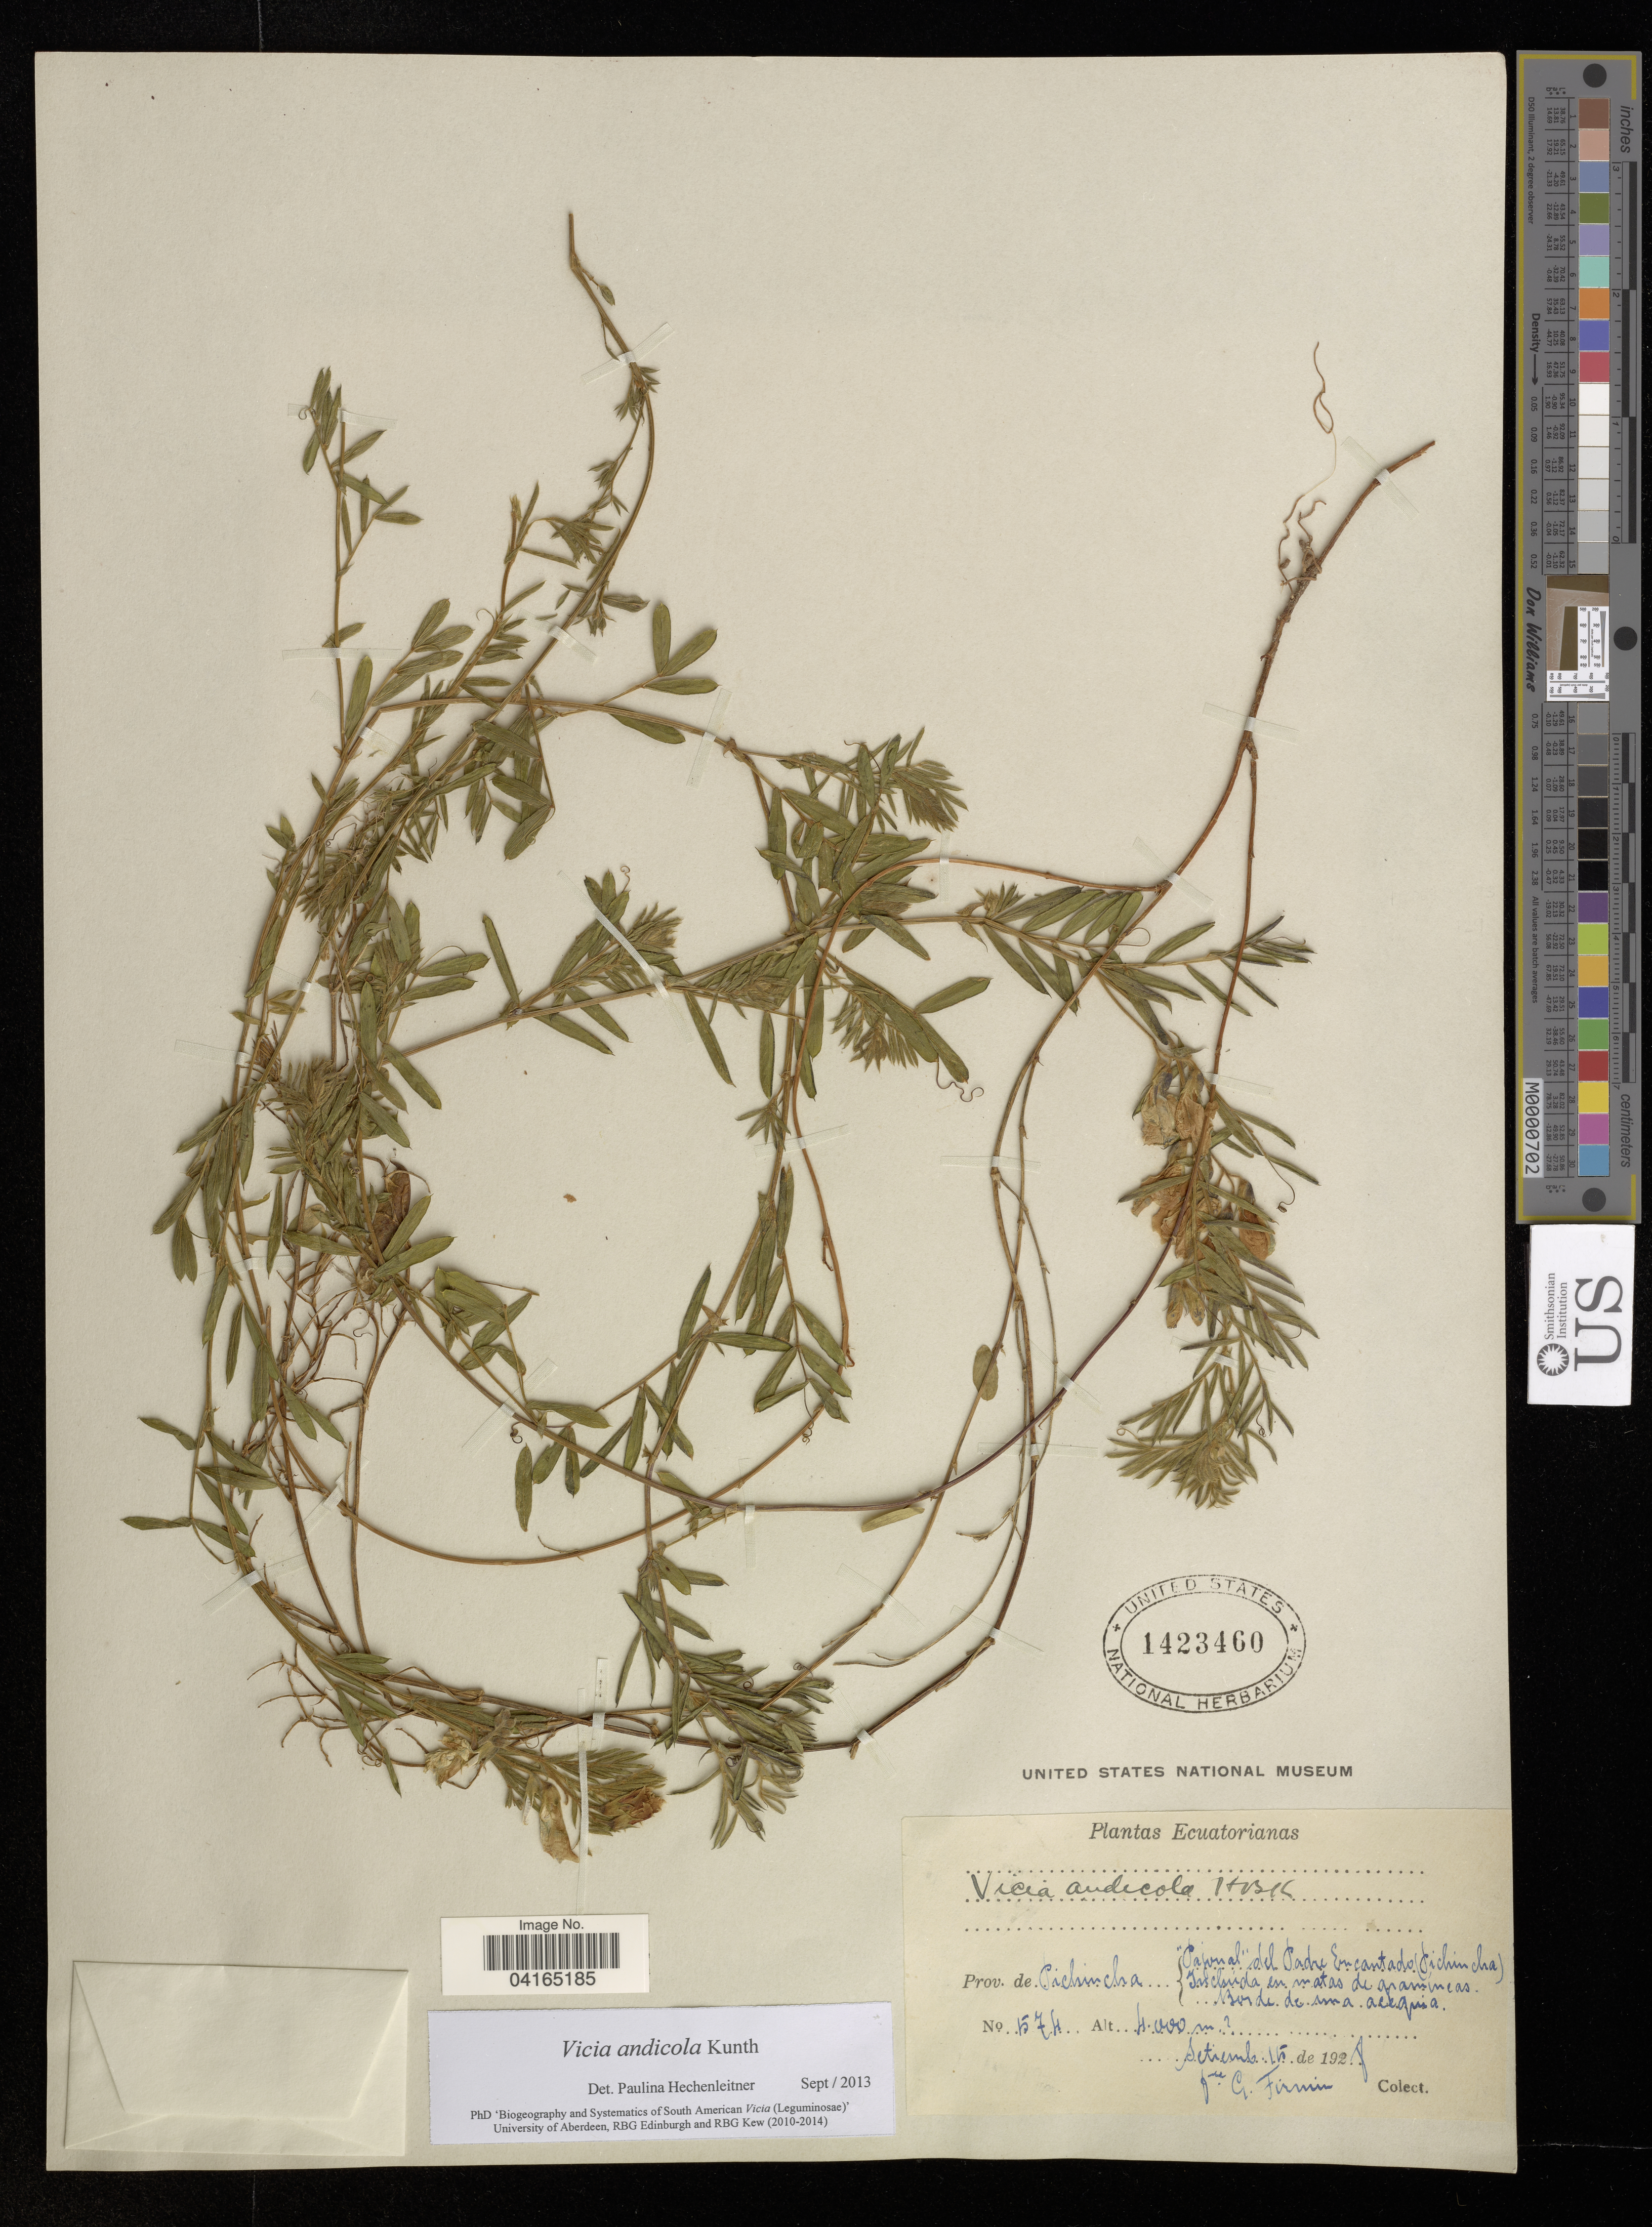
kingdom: Plantae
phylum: Tracheophyta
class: Magnoliopsida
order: Fabales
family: Fabaceae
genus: Vicia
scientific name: Vicia andicola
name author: Kunth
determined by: Hechenleitner, Paulina, RBG Edinburgh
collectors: F. Firmin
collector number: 1574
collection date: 1928-09-15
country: Ecuador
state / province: Pichincha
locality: Prov. de Pichincha.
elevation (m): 4000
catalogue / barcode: US 1423460